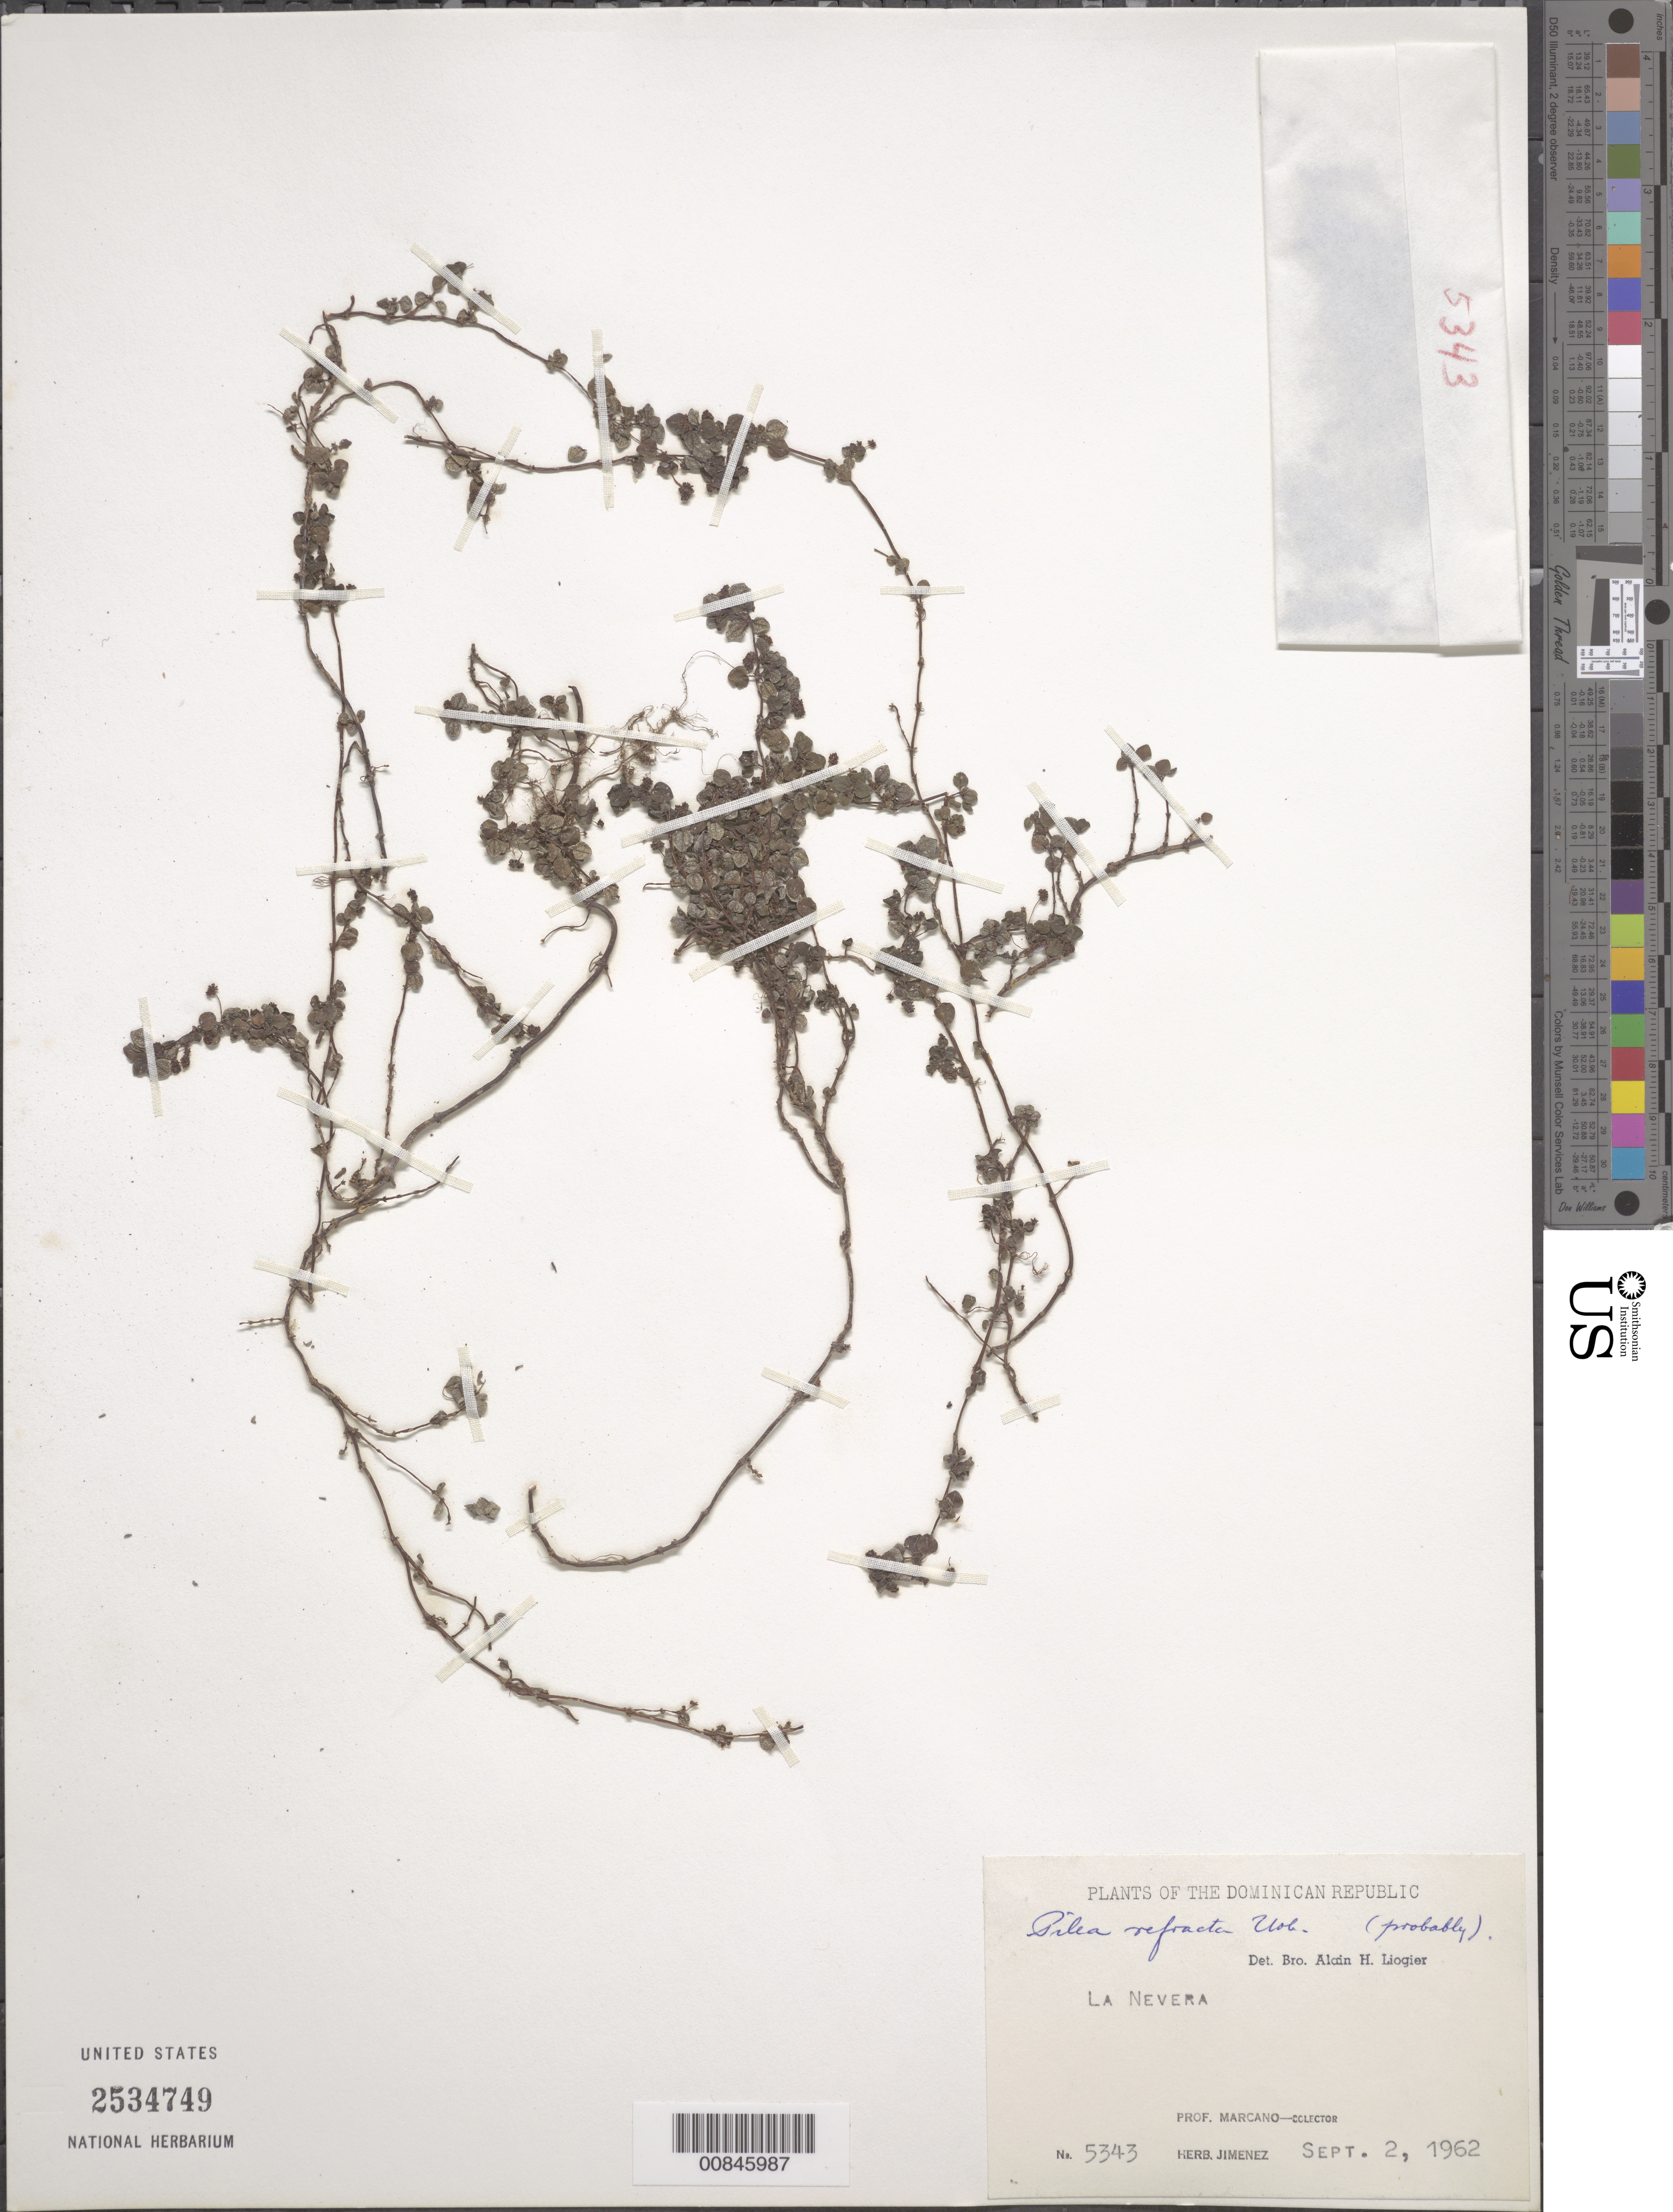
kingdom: Plantae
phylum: Tracheophyta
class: Magnoliopsida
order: Rosales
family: Urticaceae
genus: Pilea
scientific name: Pilea refracta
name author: Urb.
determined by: Liogier, Alain H.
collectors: J. J. Jiménez & E. J. Marcano F.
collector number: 5343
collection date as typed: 02 Sep 1962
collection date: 1962-09-02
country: Dominican Republic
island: Hispaniola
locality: La Nevera.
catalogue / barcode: US 2534749